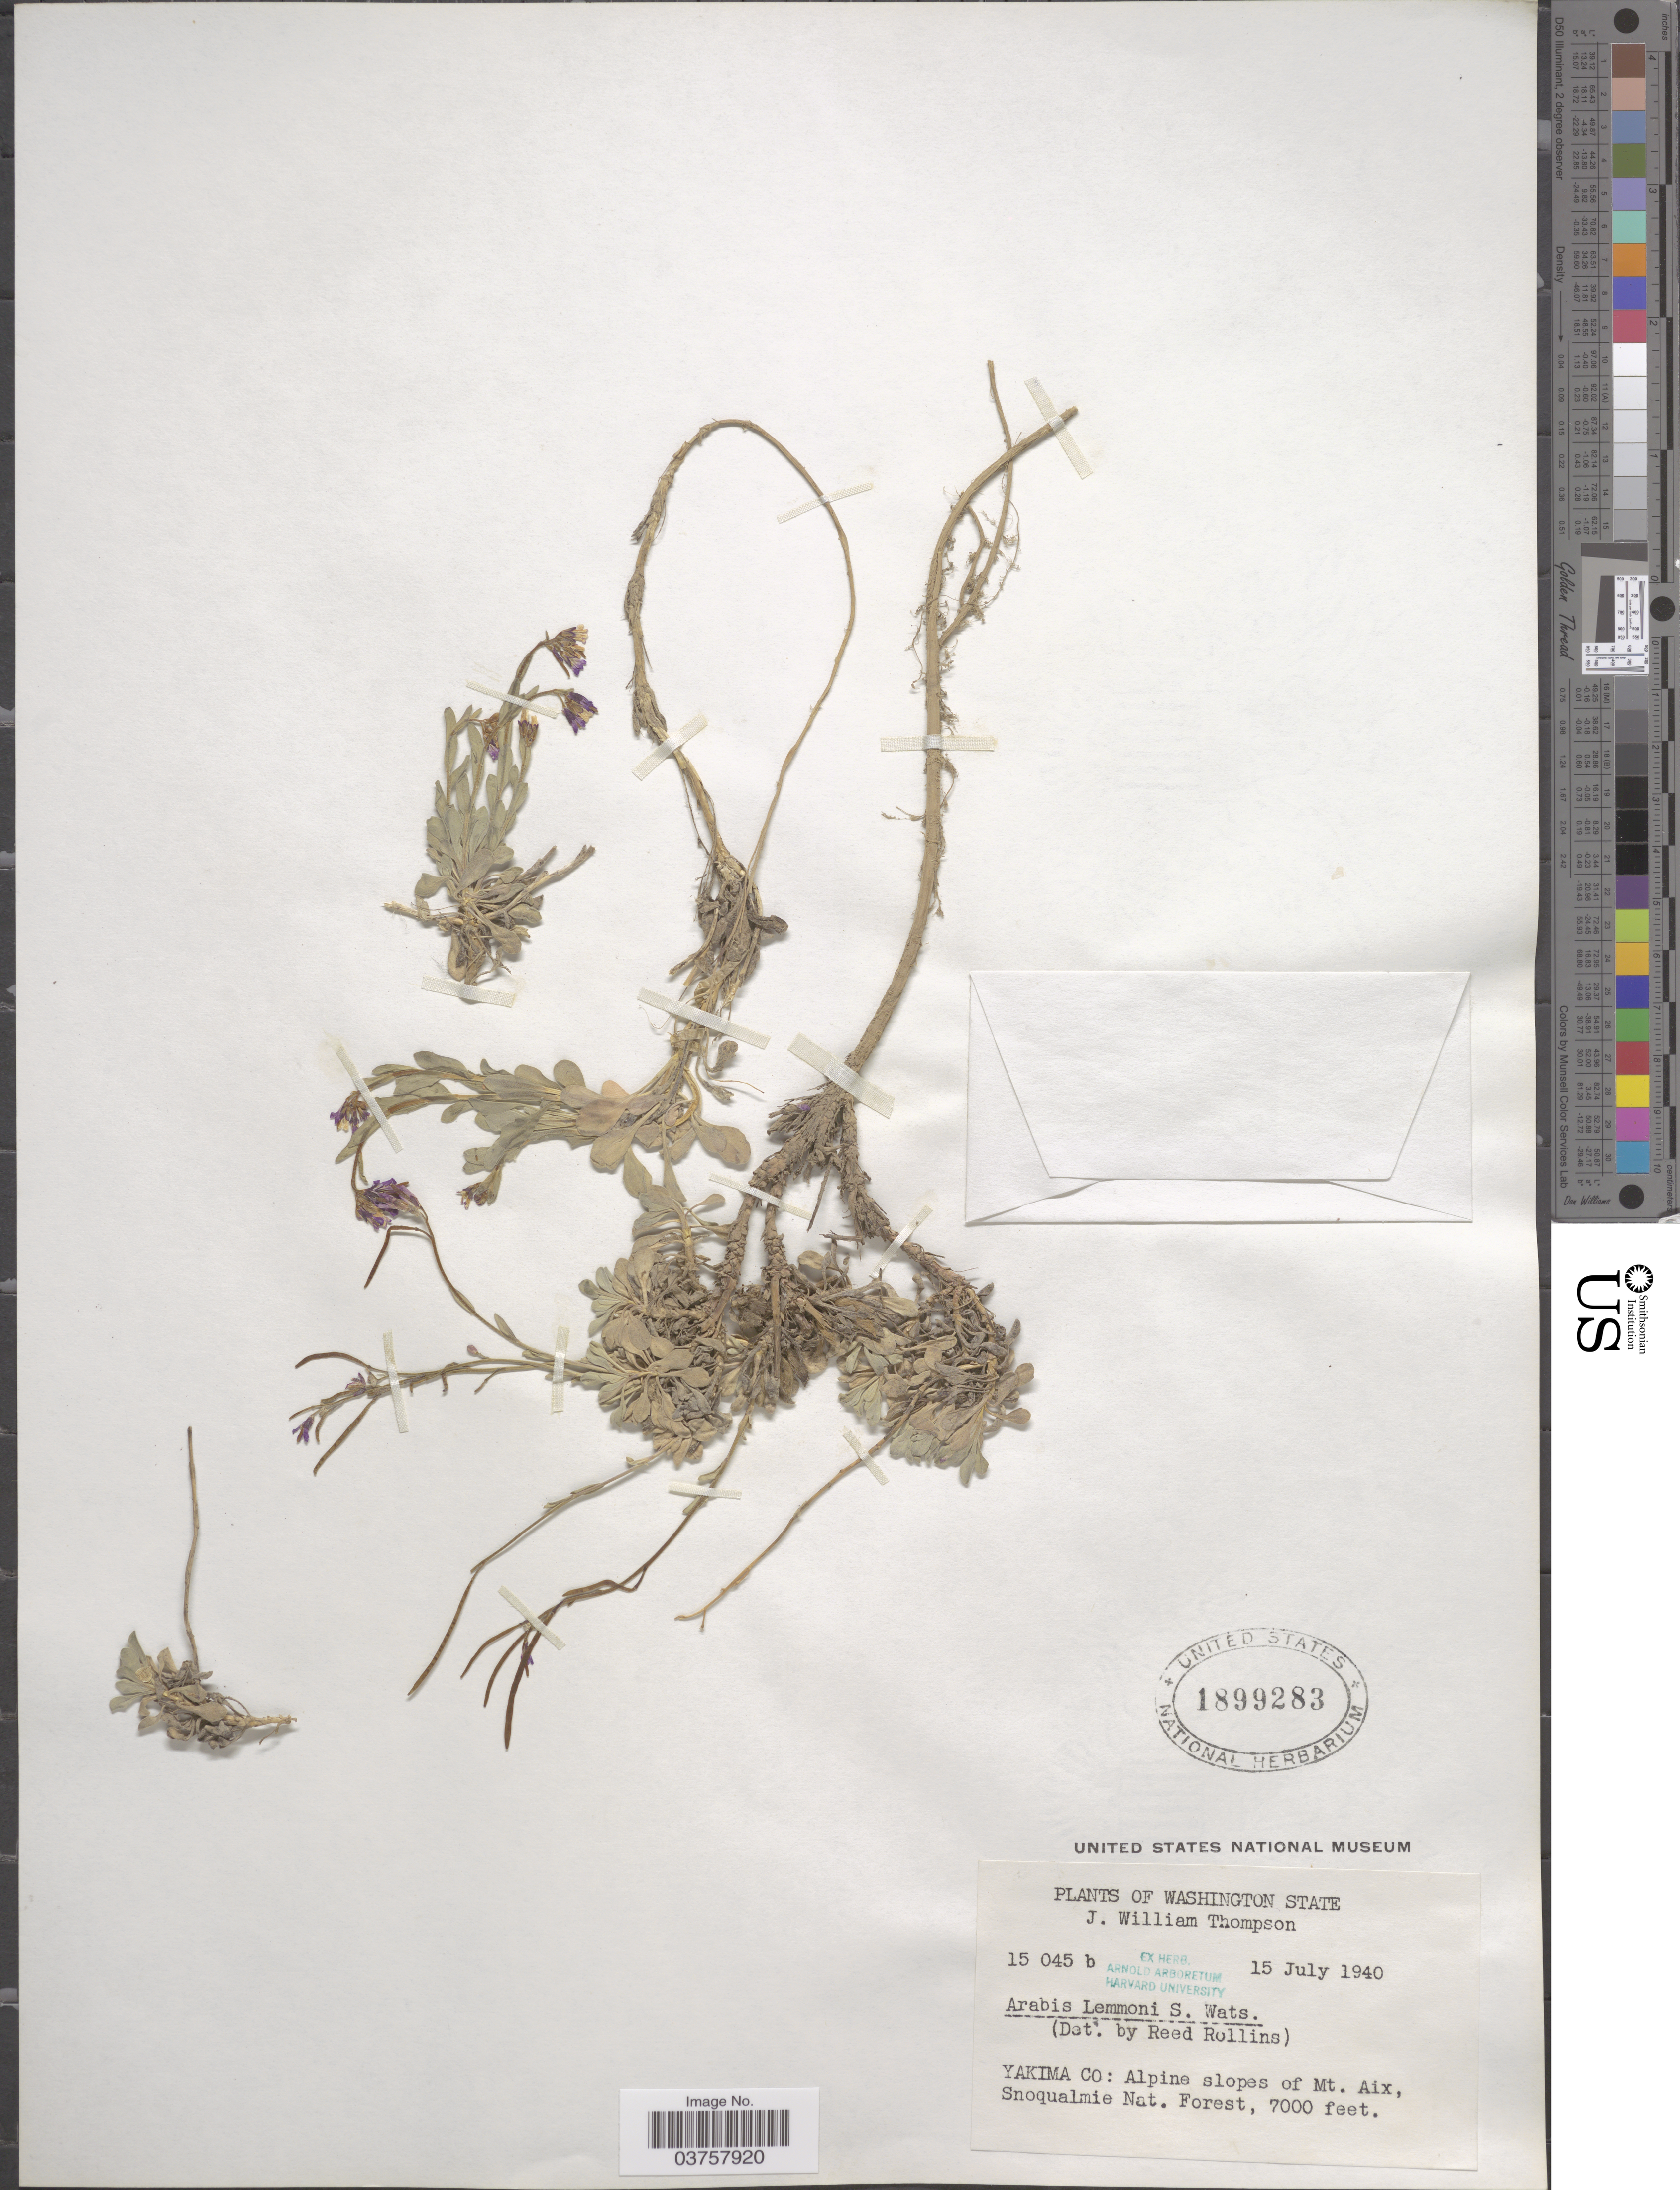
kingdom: Plantae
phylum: Tracheophyta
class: Magnoliopsida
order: Brassicales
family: Brassicaceae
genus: Arabis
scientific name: Arabis lemmonii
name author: S. Watson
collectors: J. W. Thompson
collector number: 15 045 b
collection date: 1940-07-15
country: United States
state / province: Washington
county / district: Yakima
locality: Yakima Co: Alpine slopes of Mt. Aix, Snoqualmie Nat. Forest.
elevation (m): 2134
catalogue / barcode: US 1899283